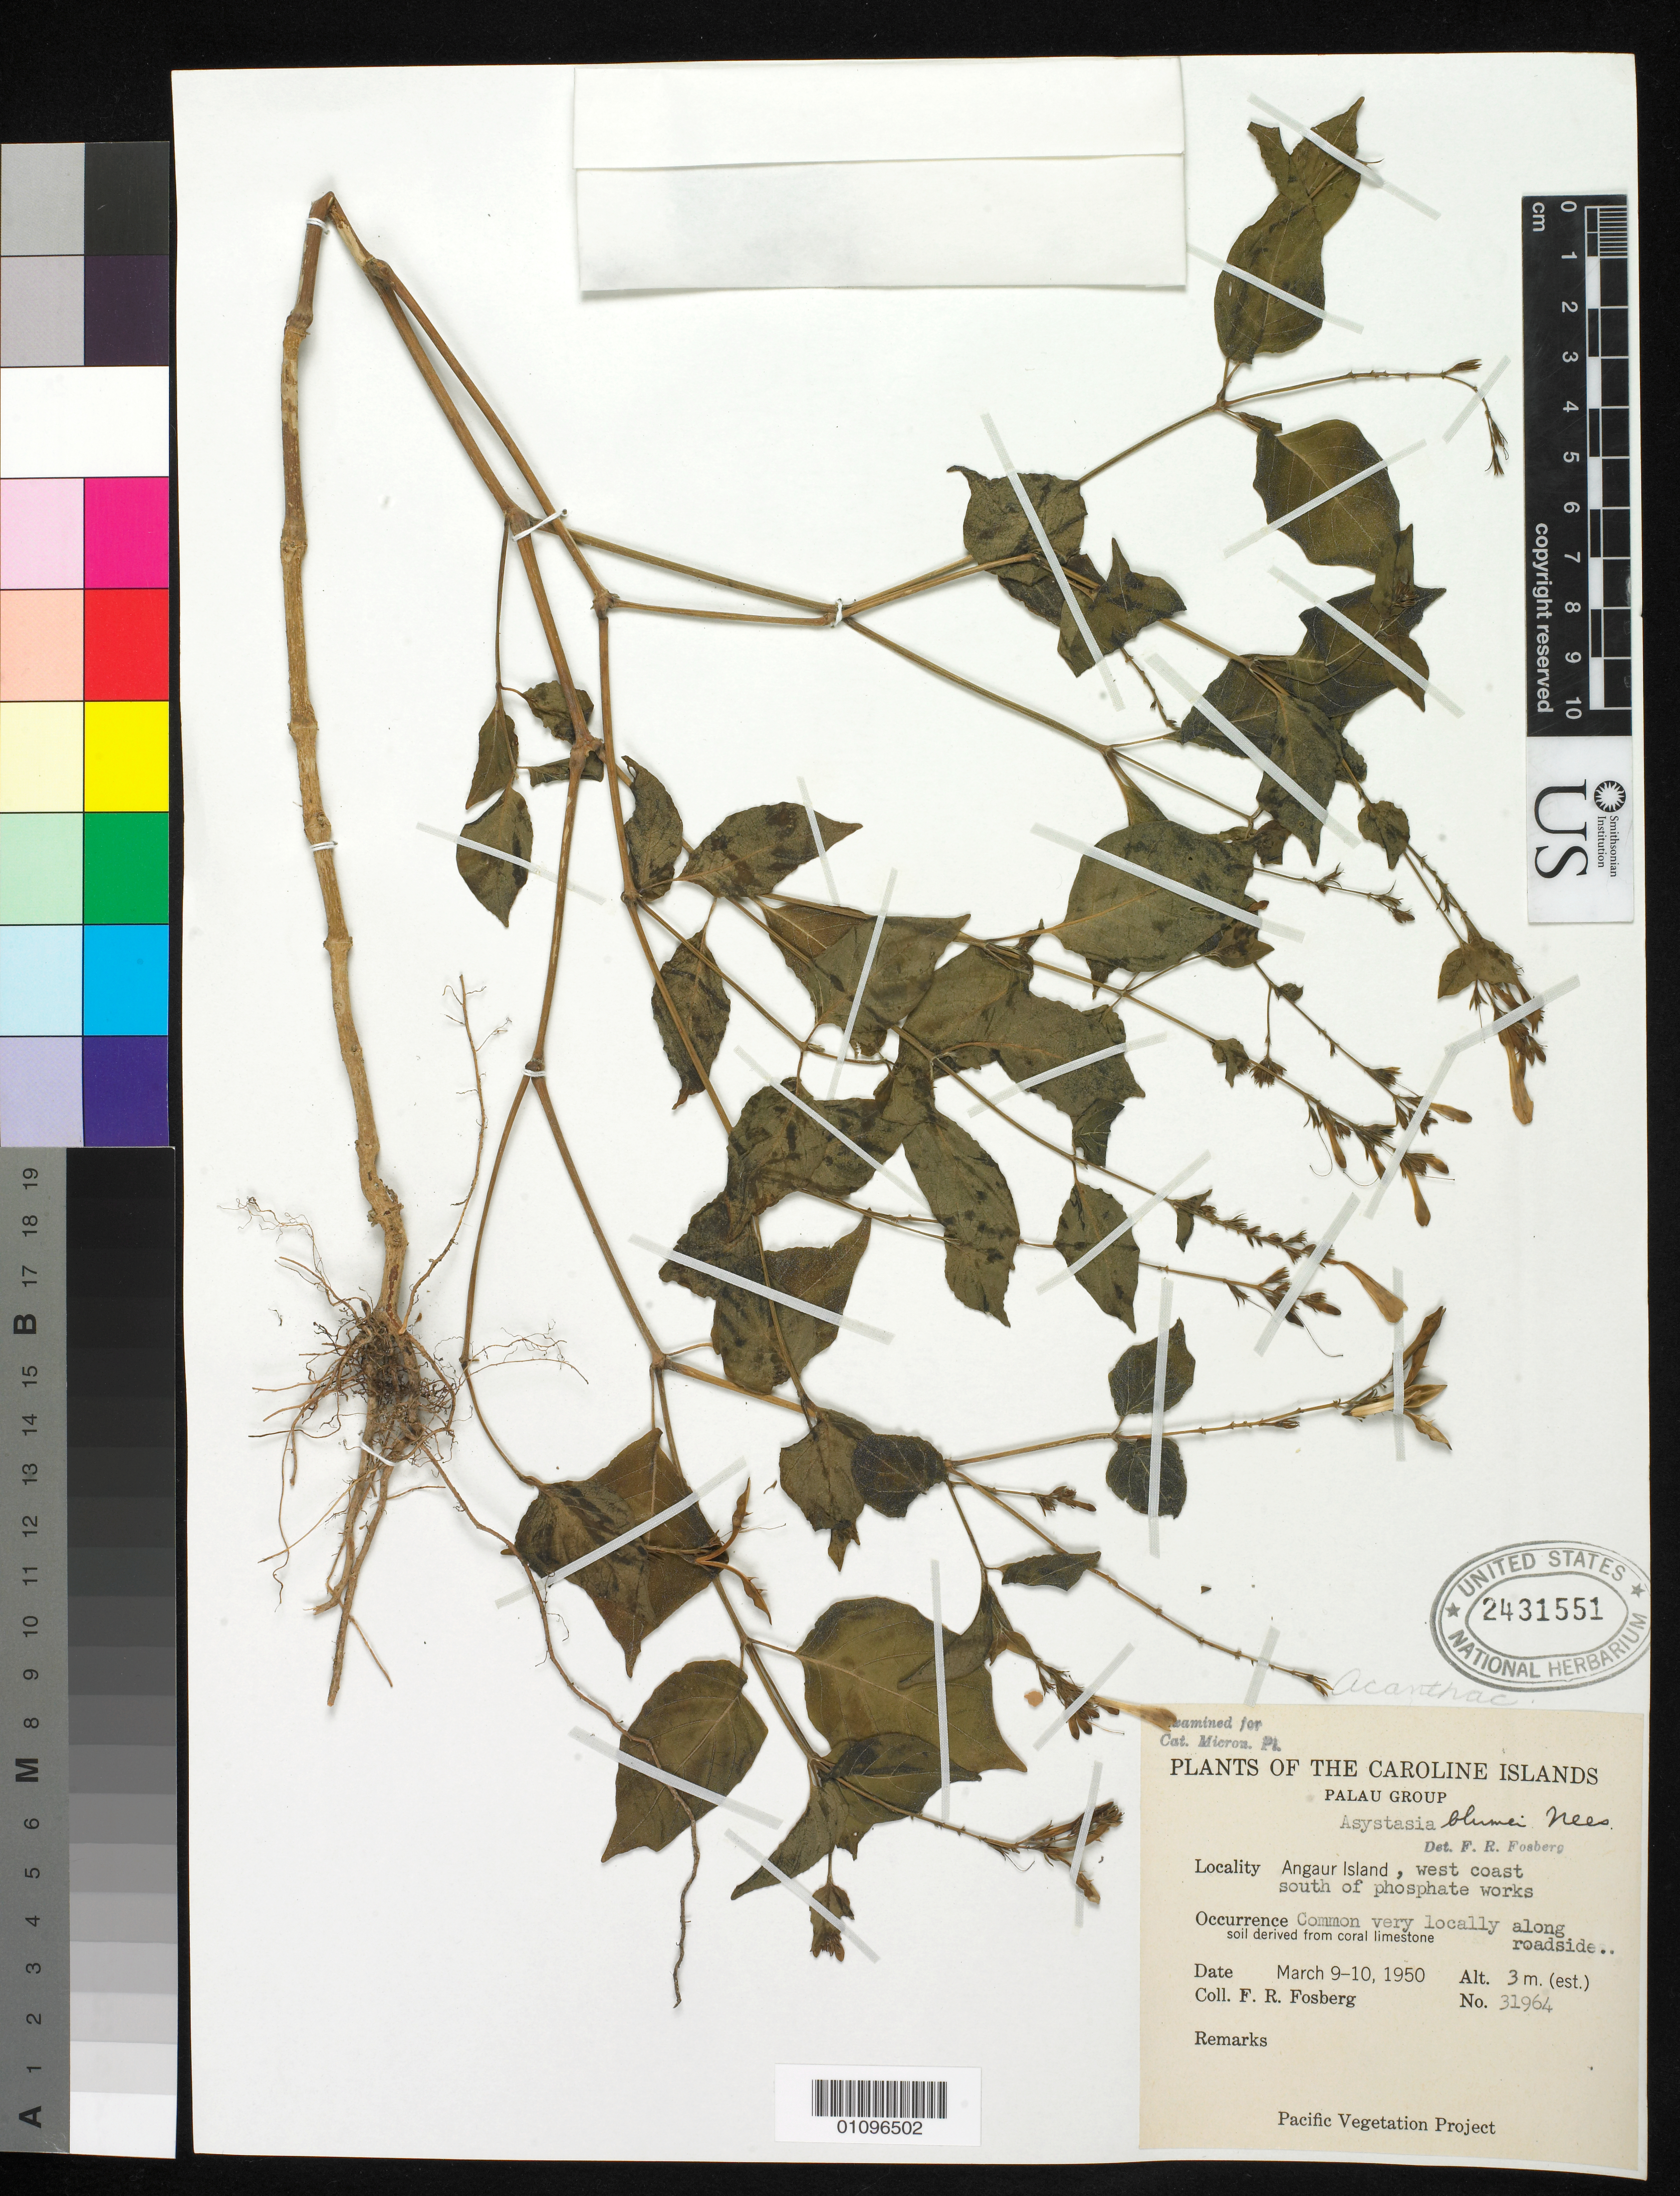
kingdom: Plantae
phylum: Tracheophyta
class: Magnoliopsida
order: Lamiales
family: Acanthaceae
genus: Asystasia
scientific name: Asystasia blumei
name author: Nees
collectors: F. R. Fosberg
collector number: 31964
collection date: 1950-03-09/1950-03-10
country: Palau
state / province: Angaur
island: Ngeaur [Angaur]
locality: West Coast, south of phostphate works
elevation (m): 3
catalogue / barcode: US 2431551